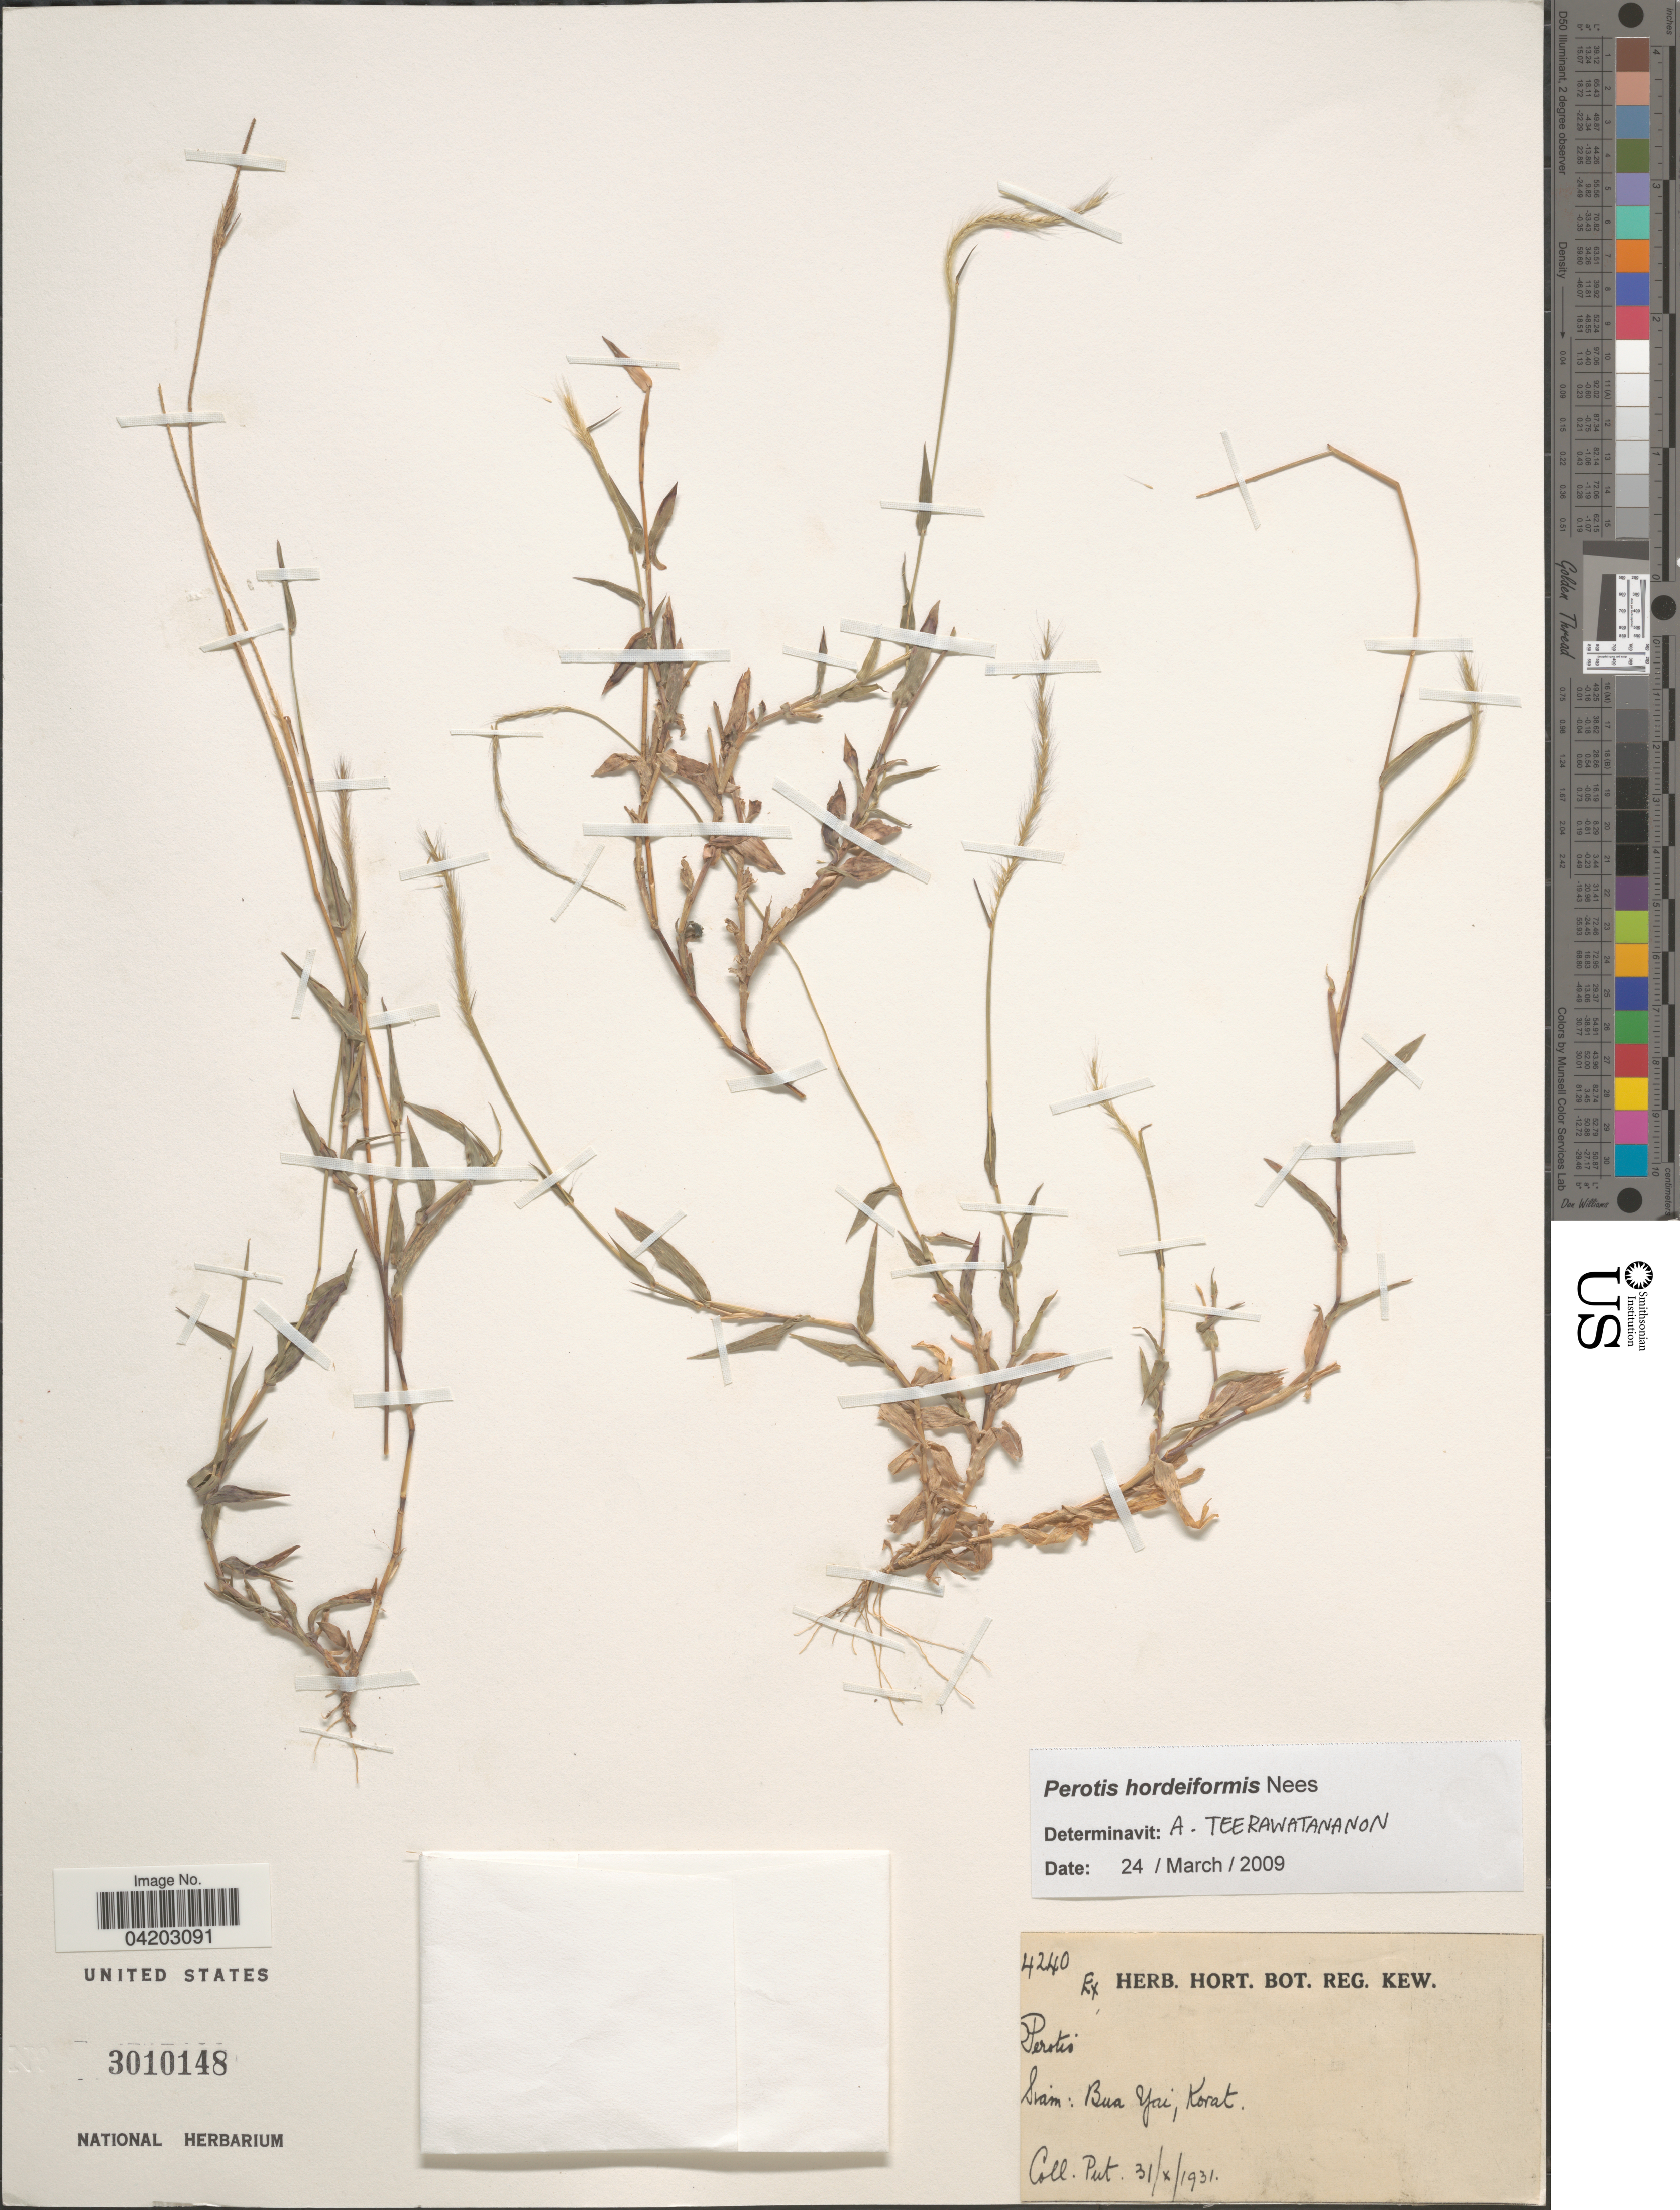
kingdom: Plantae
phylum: Tracheophyta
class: Liliopsida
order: Poales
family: Poaceae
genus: Perotis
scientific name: Perotis hordeiformis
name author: Nees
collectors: -. Put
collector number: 4240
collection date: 1931-10-31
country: Thailand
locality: Sian: Bua Yai, Korat.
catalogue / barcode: US 3010148